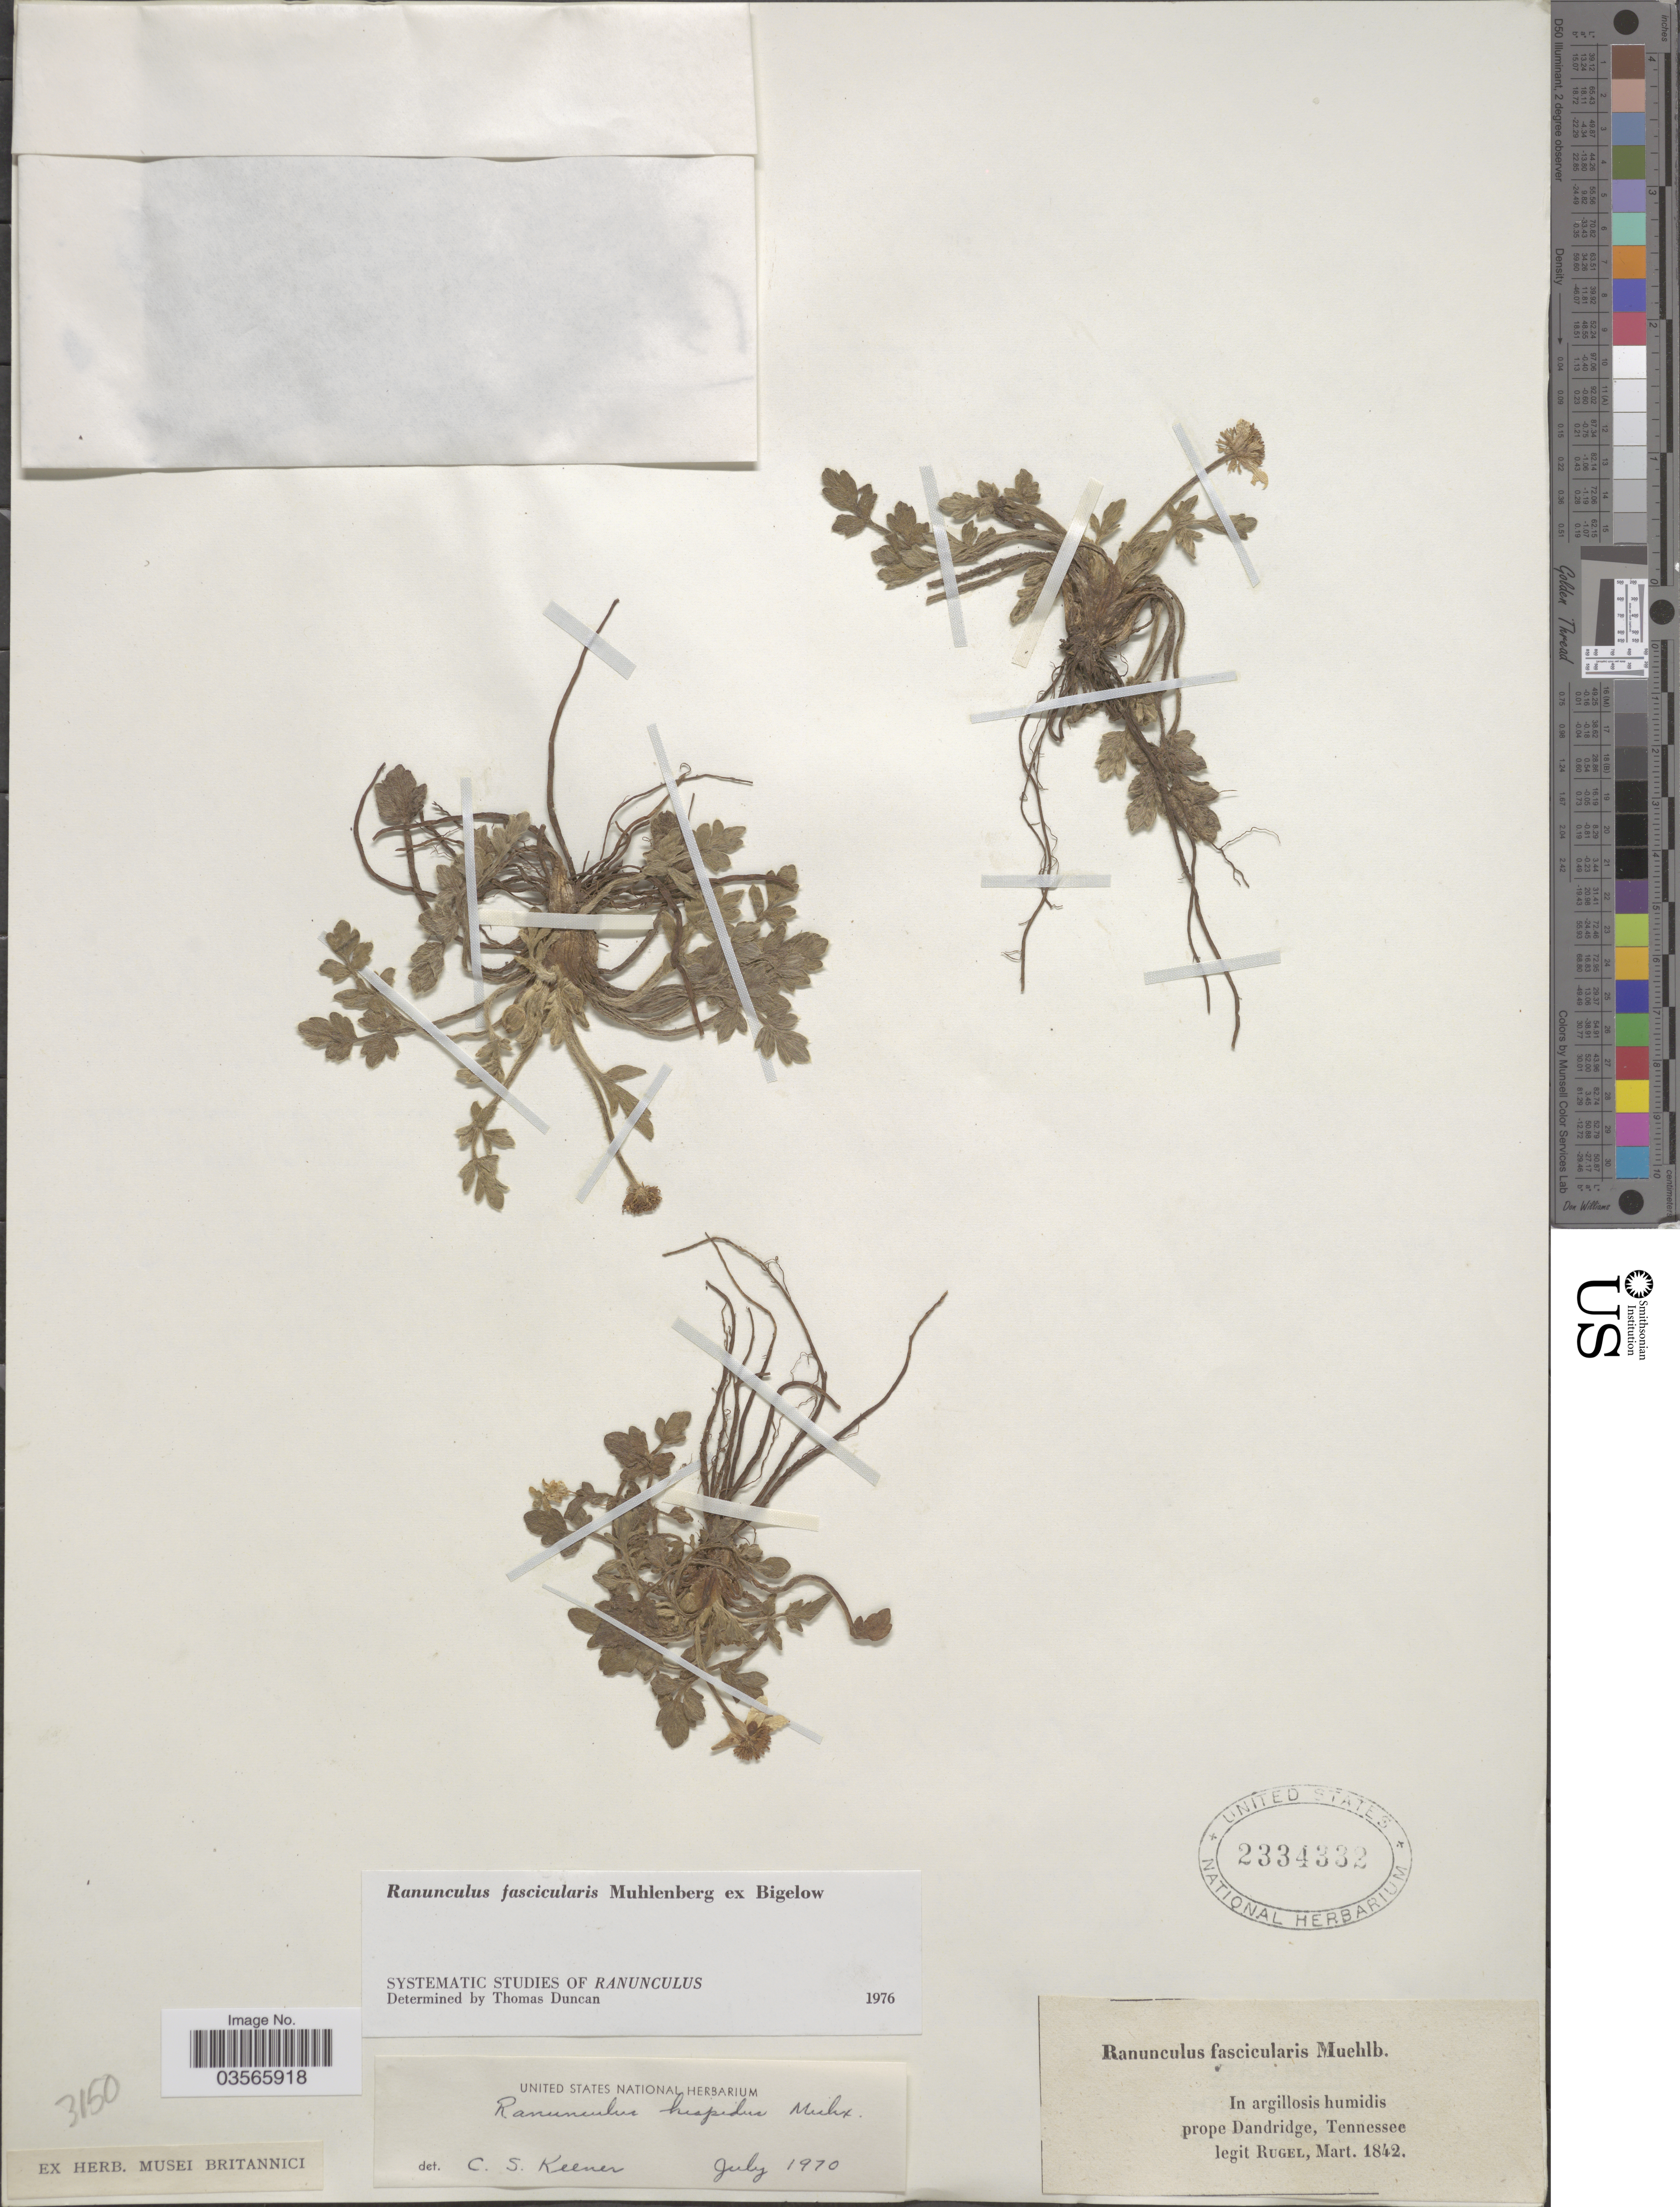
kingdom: Plantae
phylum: Tracheophyta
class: Magnoliopsida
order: Ranunculales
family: Ranunculaceae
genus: Ranunculus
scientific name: Ranunculus fascicularis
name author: Muhl. ex Bigelow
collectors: Rugel, --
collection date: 1842-03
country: United States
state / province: Tennessee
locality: In argillosis humidis prope Dandridge.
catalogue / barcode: US 2334332